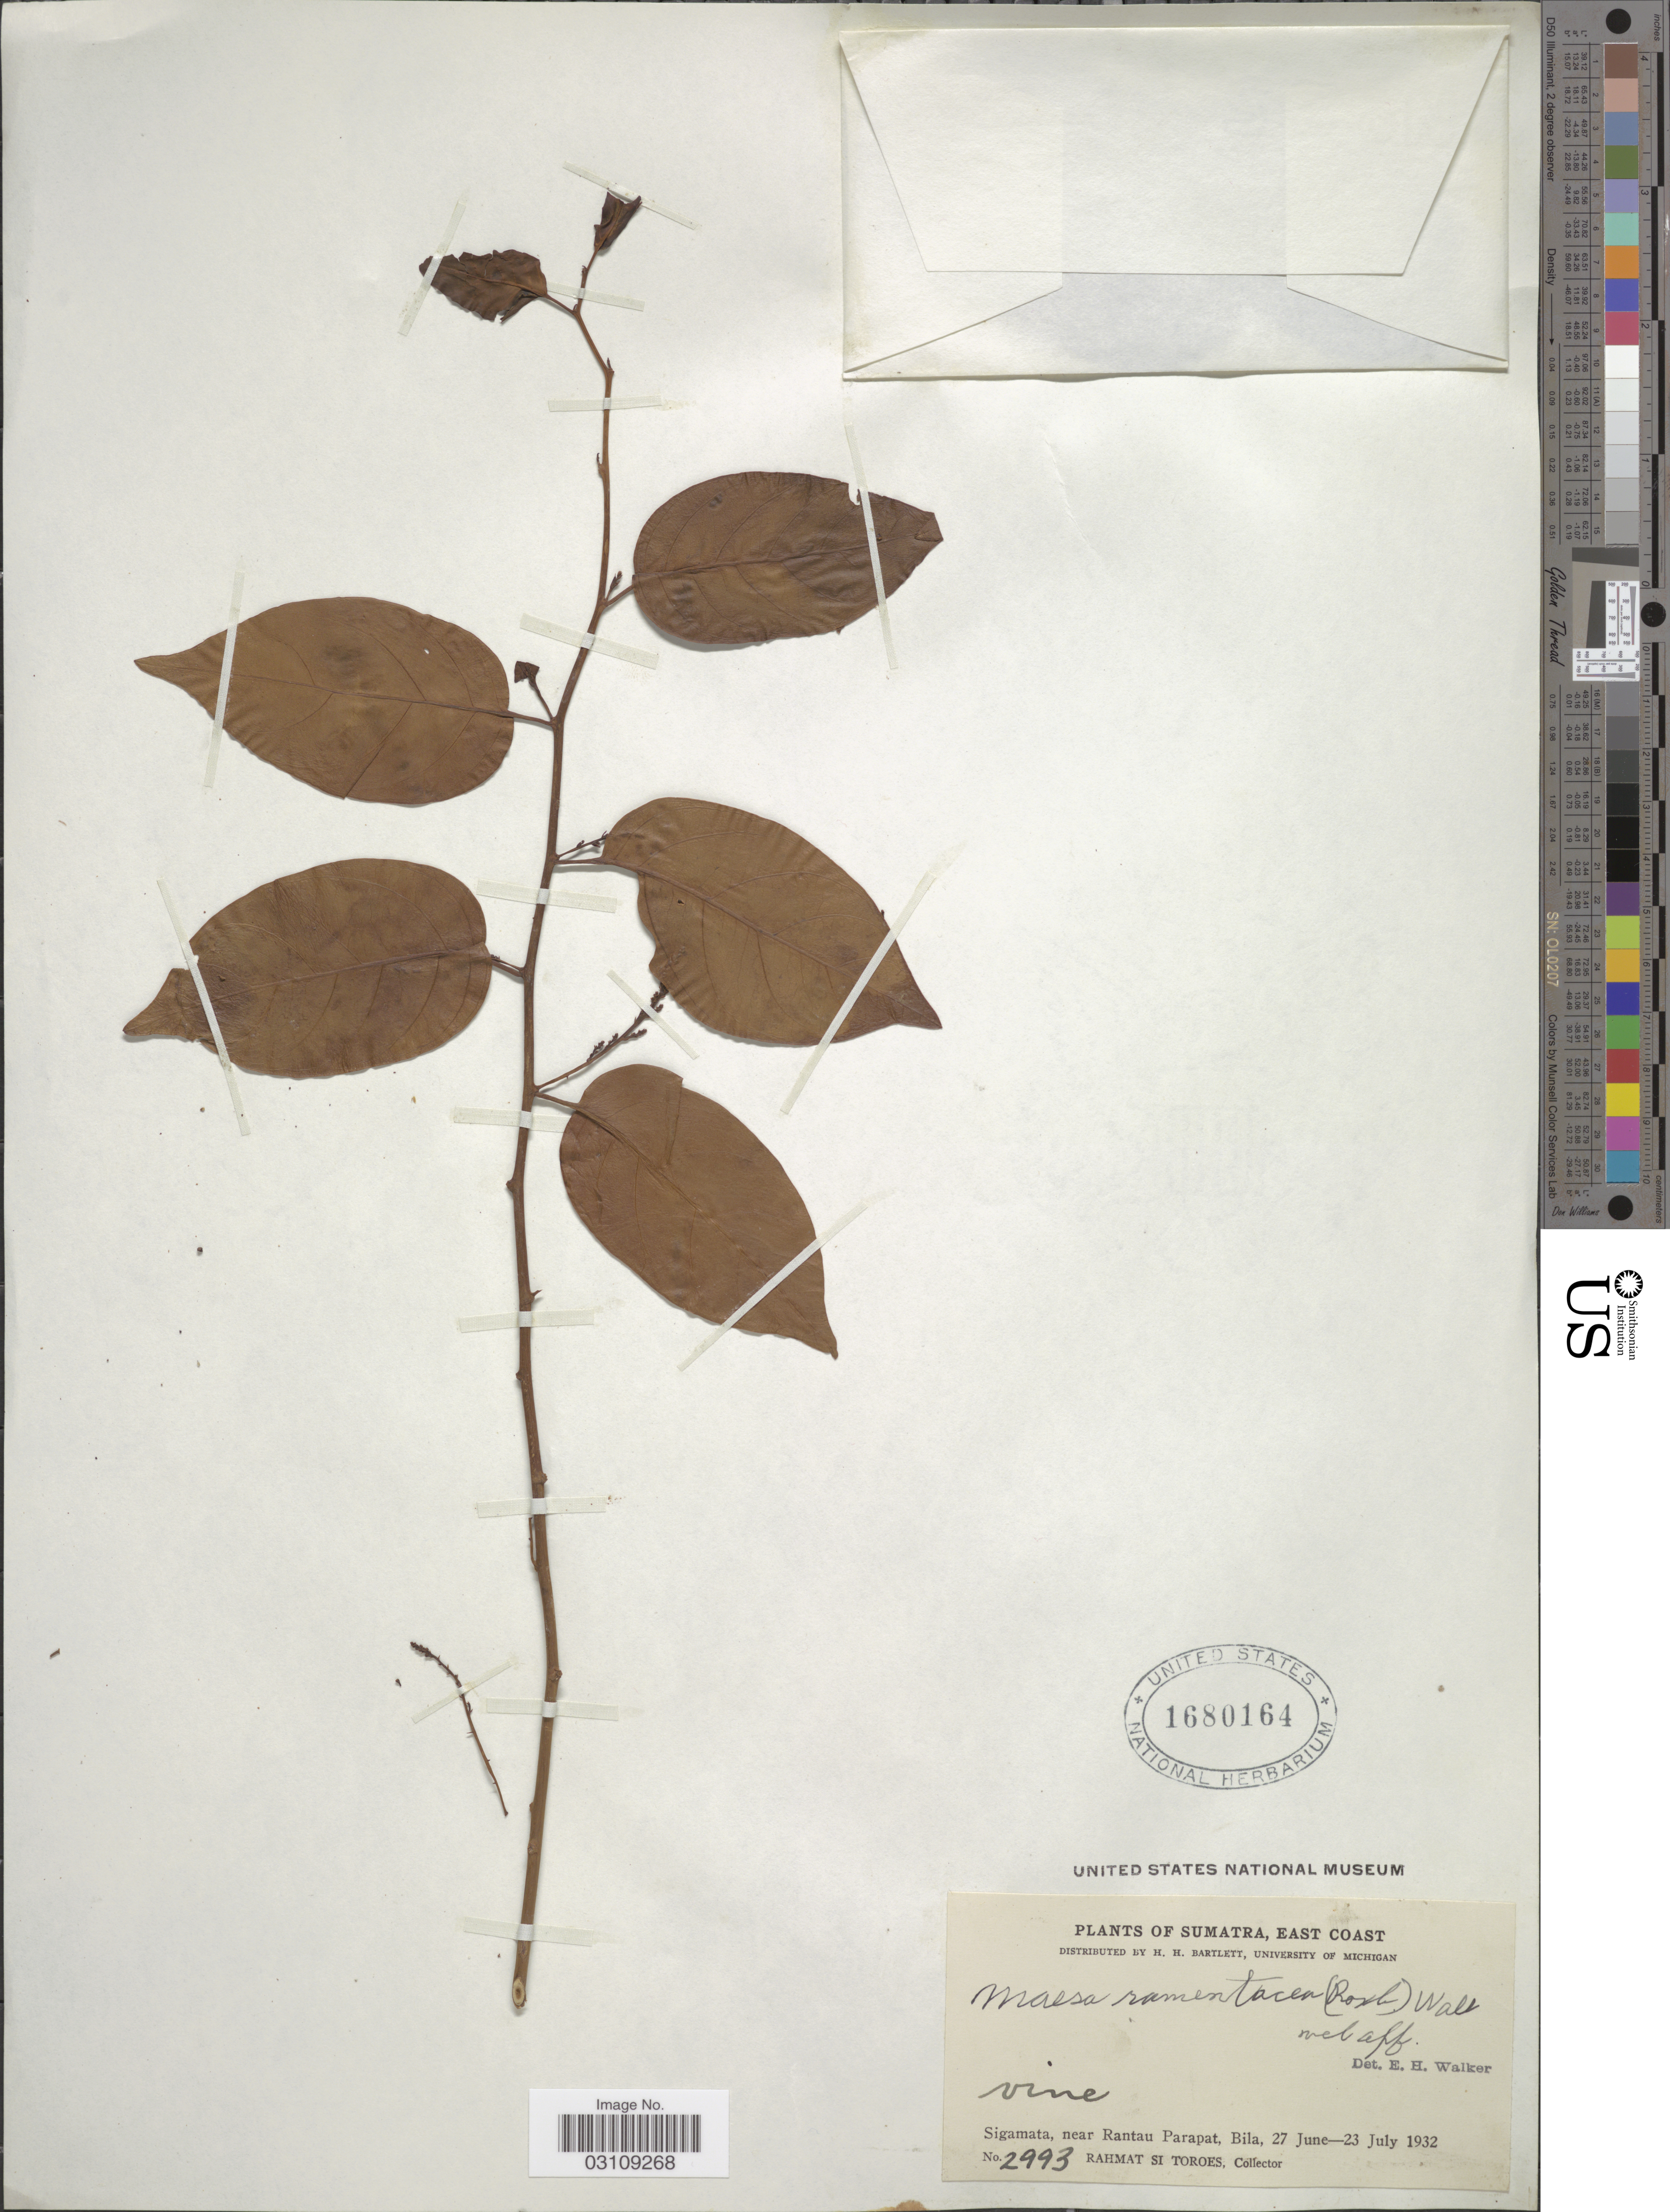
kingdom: Plantae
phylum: Tracheophyta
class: Magnoliopsida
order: Ericales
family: Primulaceae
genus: Maesa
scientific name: Maesa ramentacea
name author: (Roxb.) A. DC.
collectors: Rahmat Si Boeea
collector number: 2993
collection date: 1932-06-27/1932-07-23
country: Indonesia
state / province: Sumatra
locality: East Coast. Sigamata, near Rantau Parapat, Bila.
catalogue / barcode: US 1680164